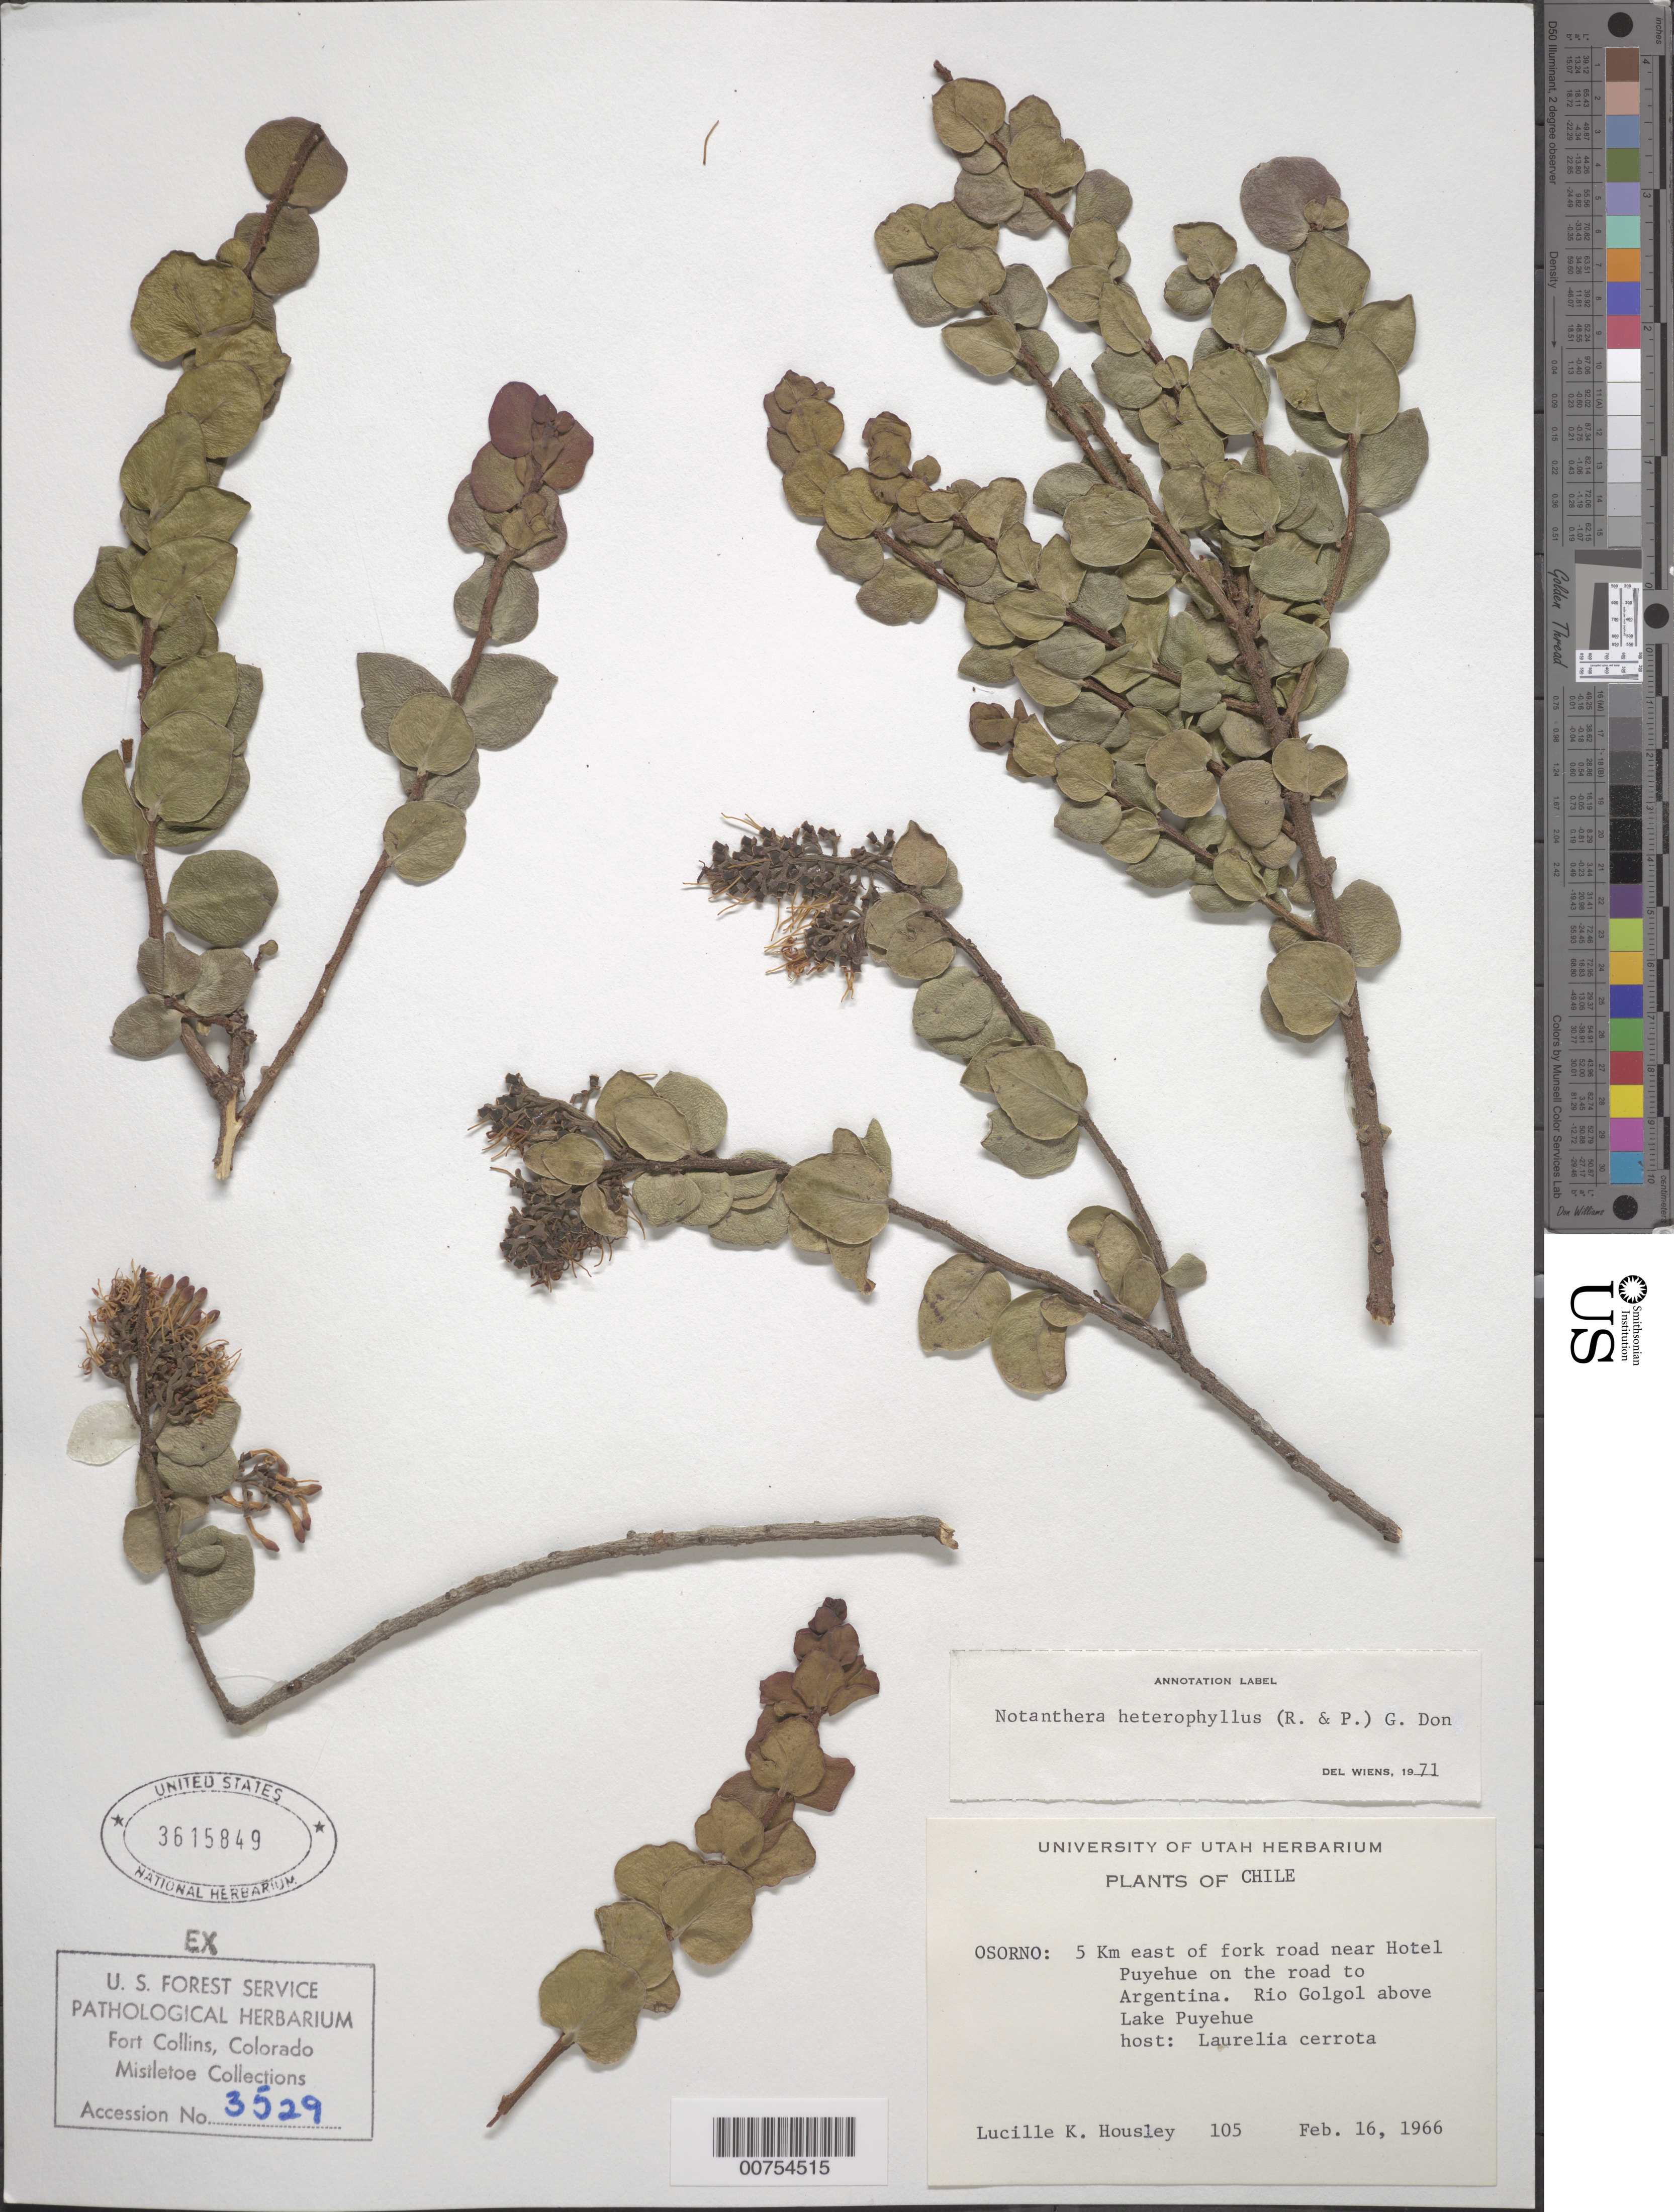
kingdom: Plantae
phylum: Tracheophyta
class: Magnoliopsida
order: Santalales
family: Loranthaceae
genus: Notanthera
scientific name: Notanthera heterophyllus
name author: G. Don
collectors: L. K. Houseley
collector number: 105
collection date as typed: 16 Feb 1966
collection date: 1966-02-16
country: Chile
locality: Oaorno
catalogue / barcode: US 3615849-2